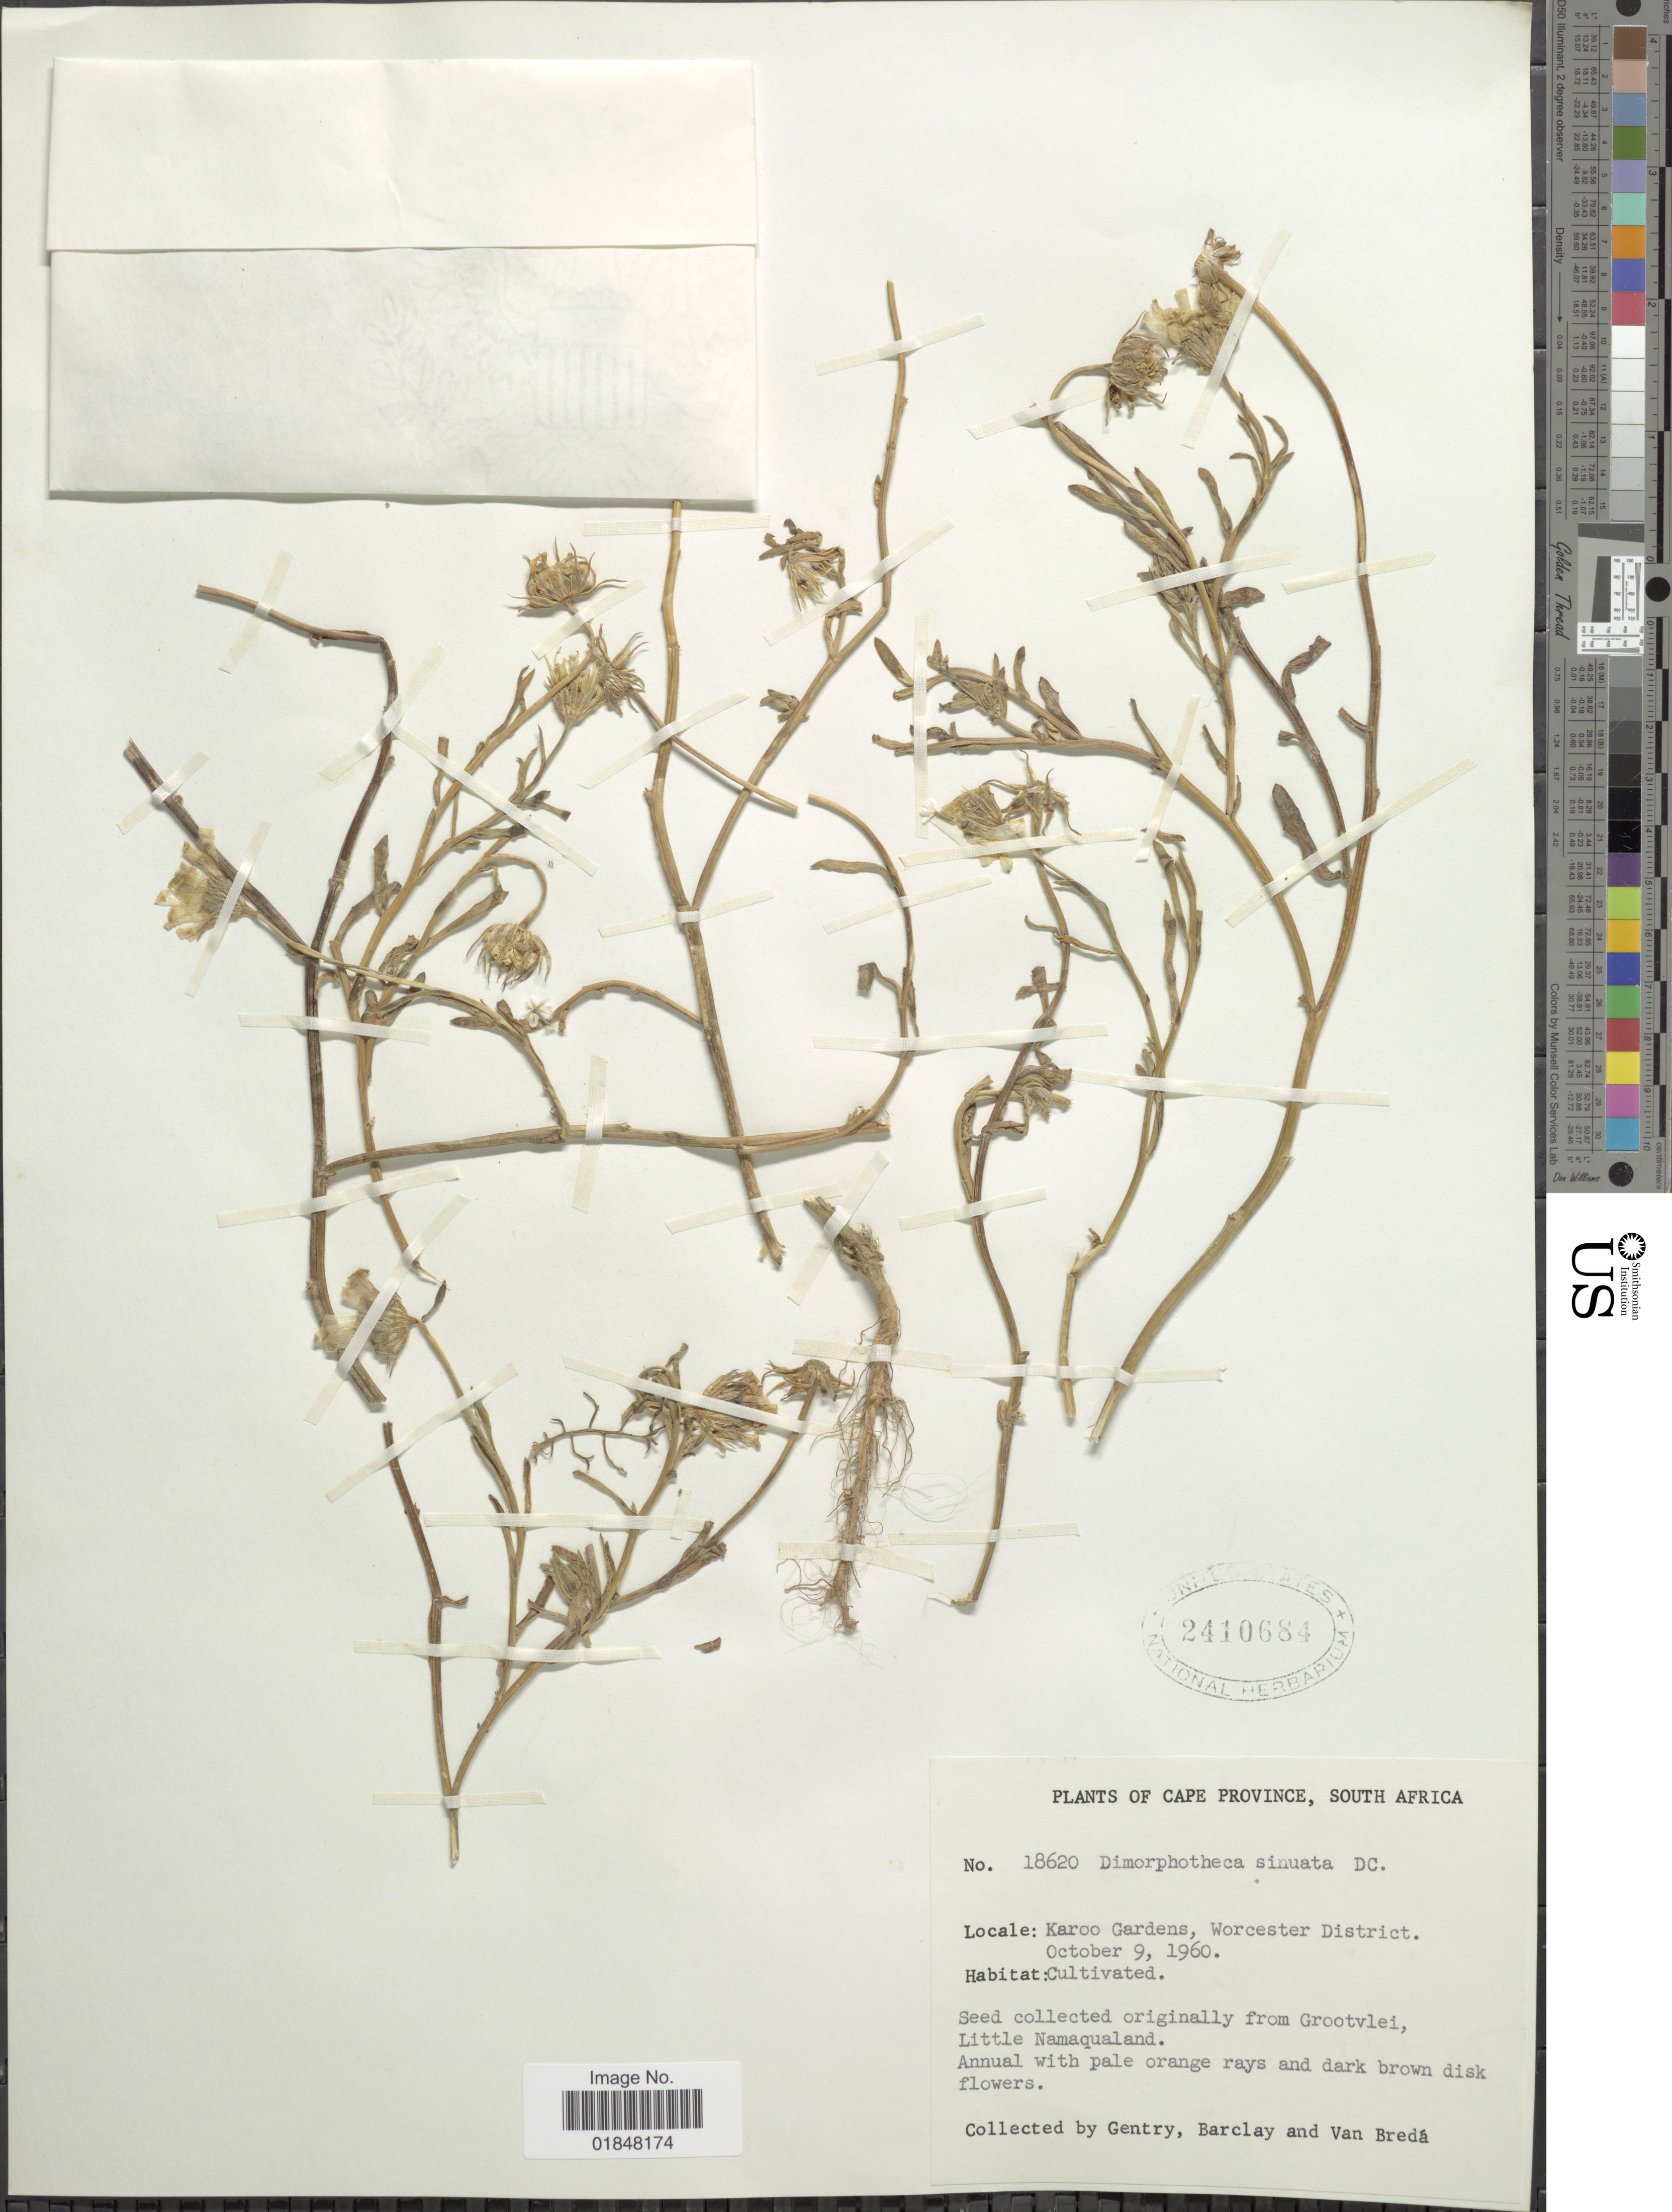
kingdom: Plantae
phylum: Tracheophyta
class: Magnoliopsida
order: Asterales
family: Asteraceae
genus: Dimorphotheca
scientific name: Dimorphotheca sinuata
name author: DC.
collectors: Gentry, --, -- Barclay & P. Van Breda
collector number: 18620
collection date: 1960-10-09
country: South Africa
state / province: Western Cape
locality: Karoo Gardens, Worcester District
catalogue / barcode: US 2410684